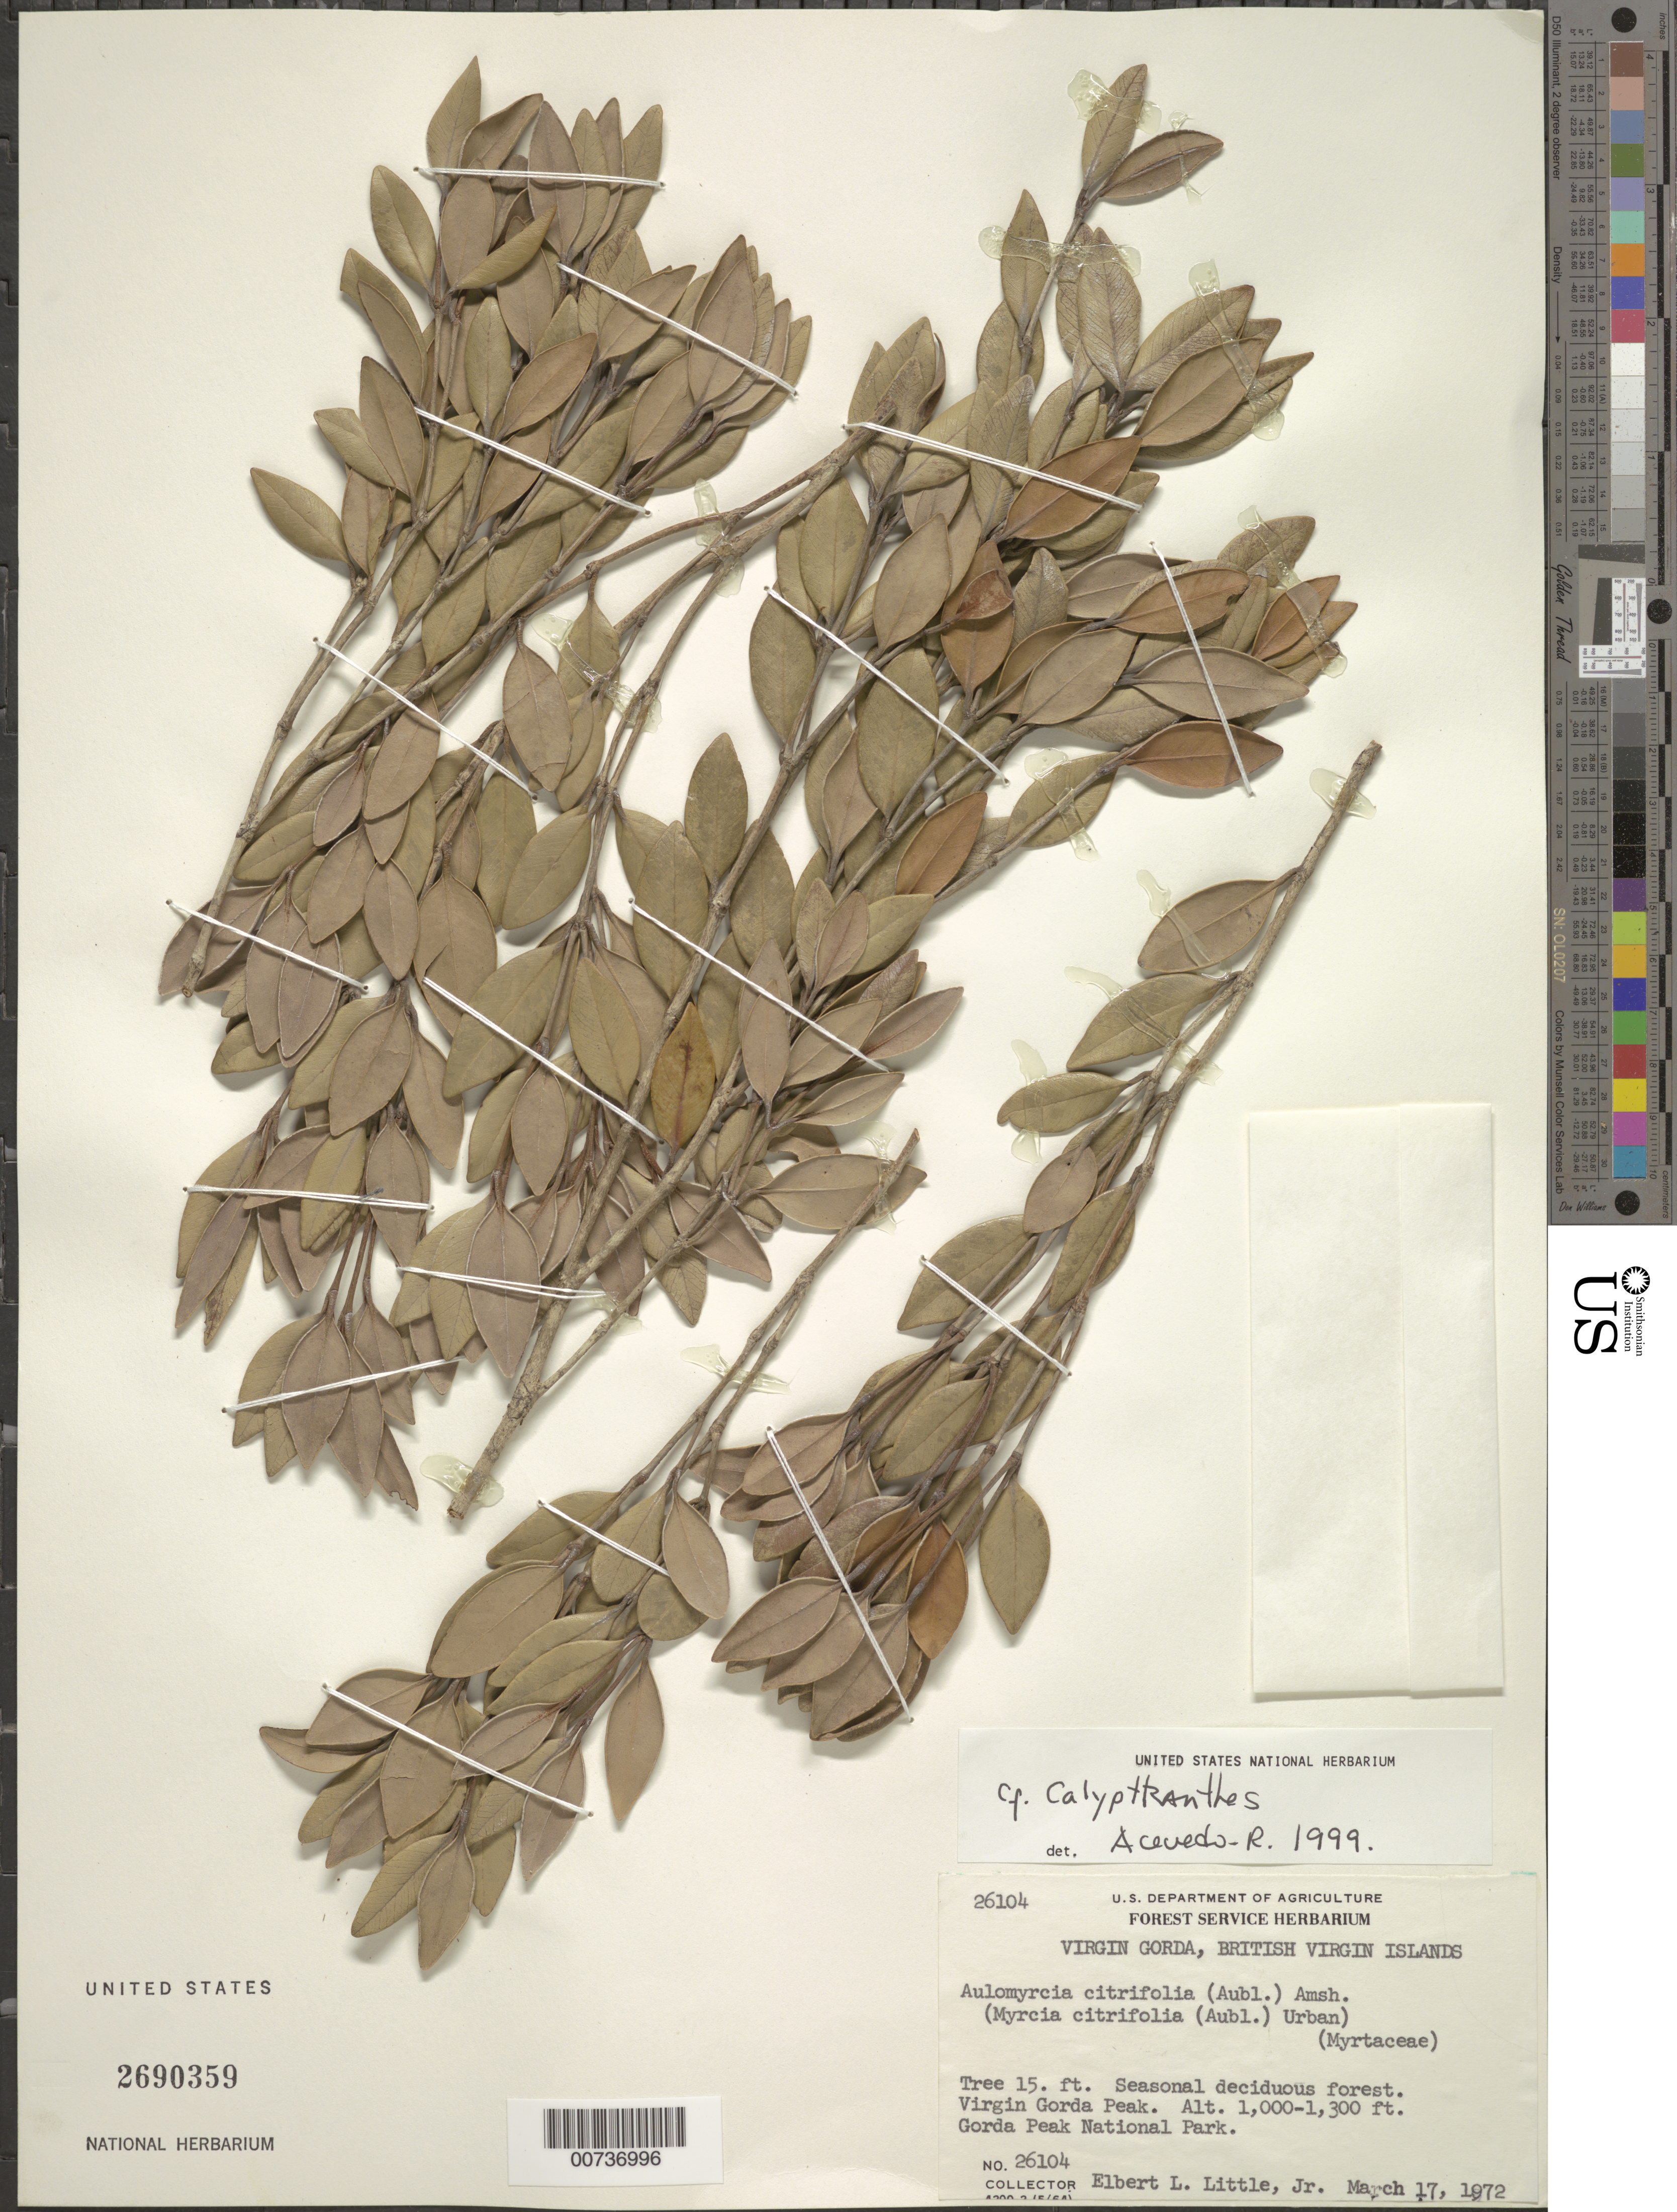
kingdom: Plantae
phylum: Tracheophyta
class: Magnoliopsida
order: Myrtales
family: Myrtaceae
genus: Myrcia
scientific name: Myrcia sp.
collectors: E. L. Little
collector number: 26104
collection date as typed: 17 Mar 1972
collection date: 1972-03-17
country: British Virgin Islands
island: Virgin Gorda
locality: Virgin Gorda Peak. Gorda Peak National Park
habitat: Seasonal deciduous forest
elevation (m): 305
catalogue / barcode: US 2690359